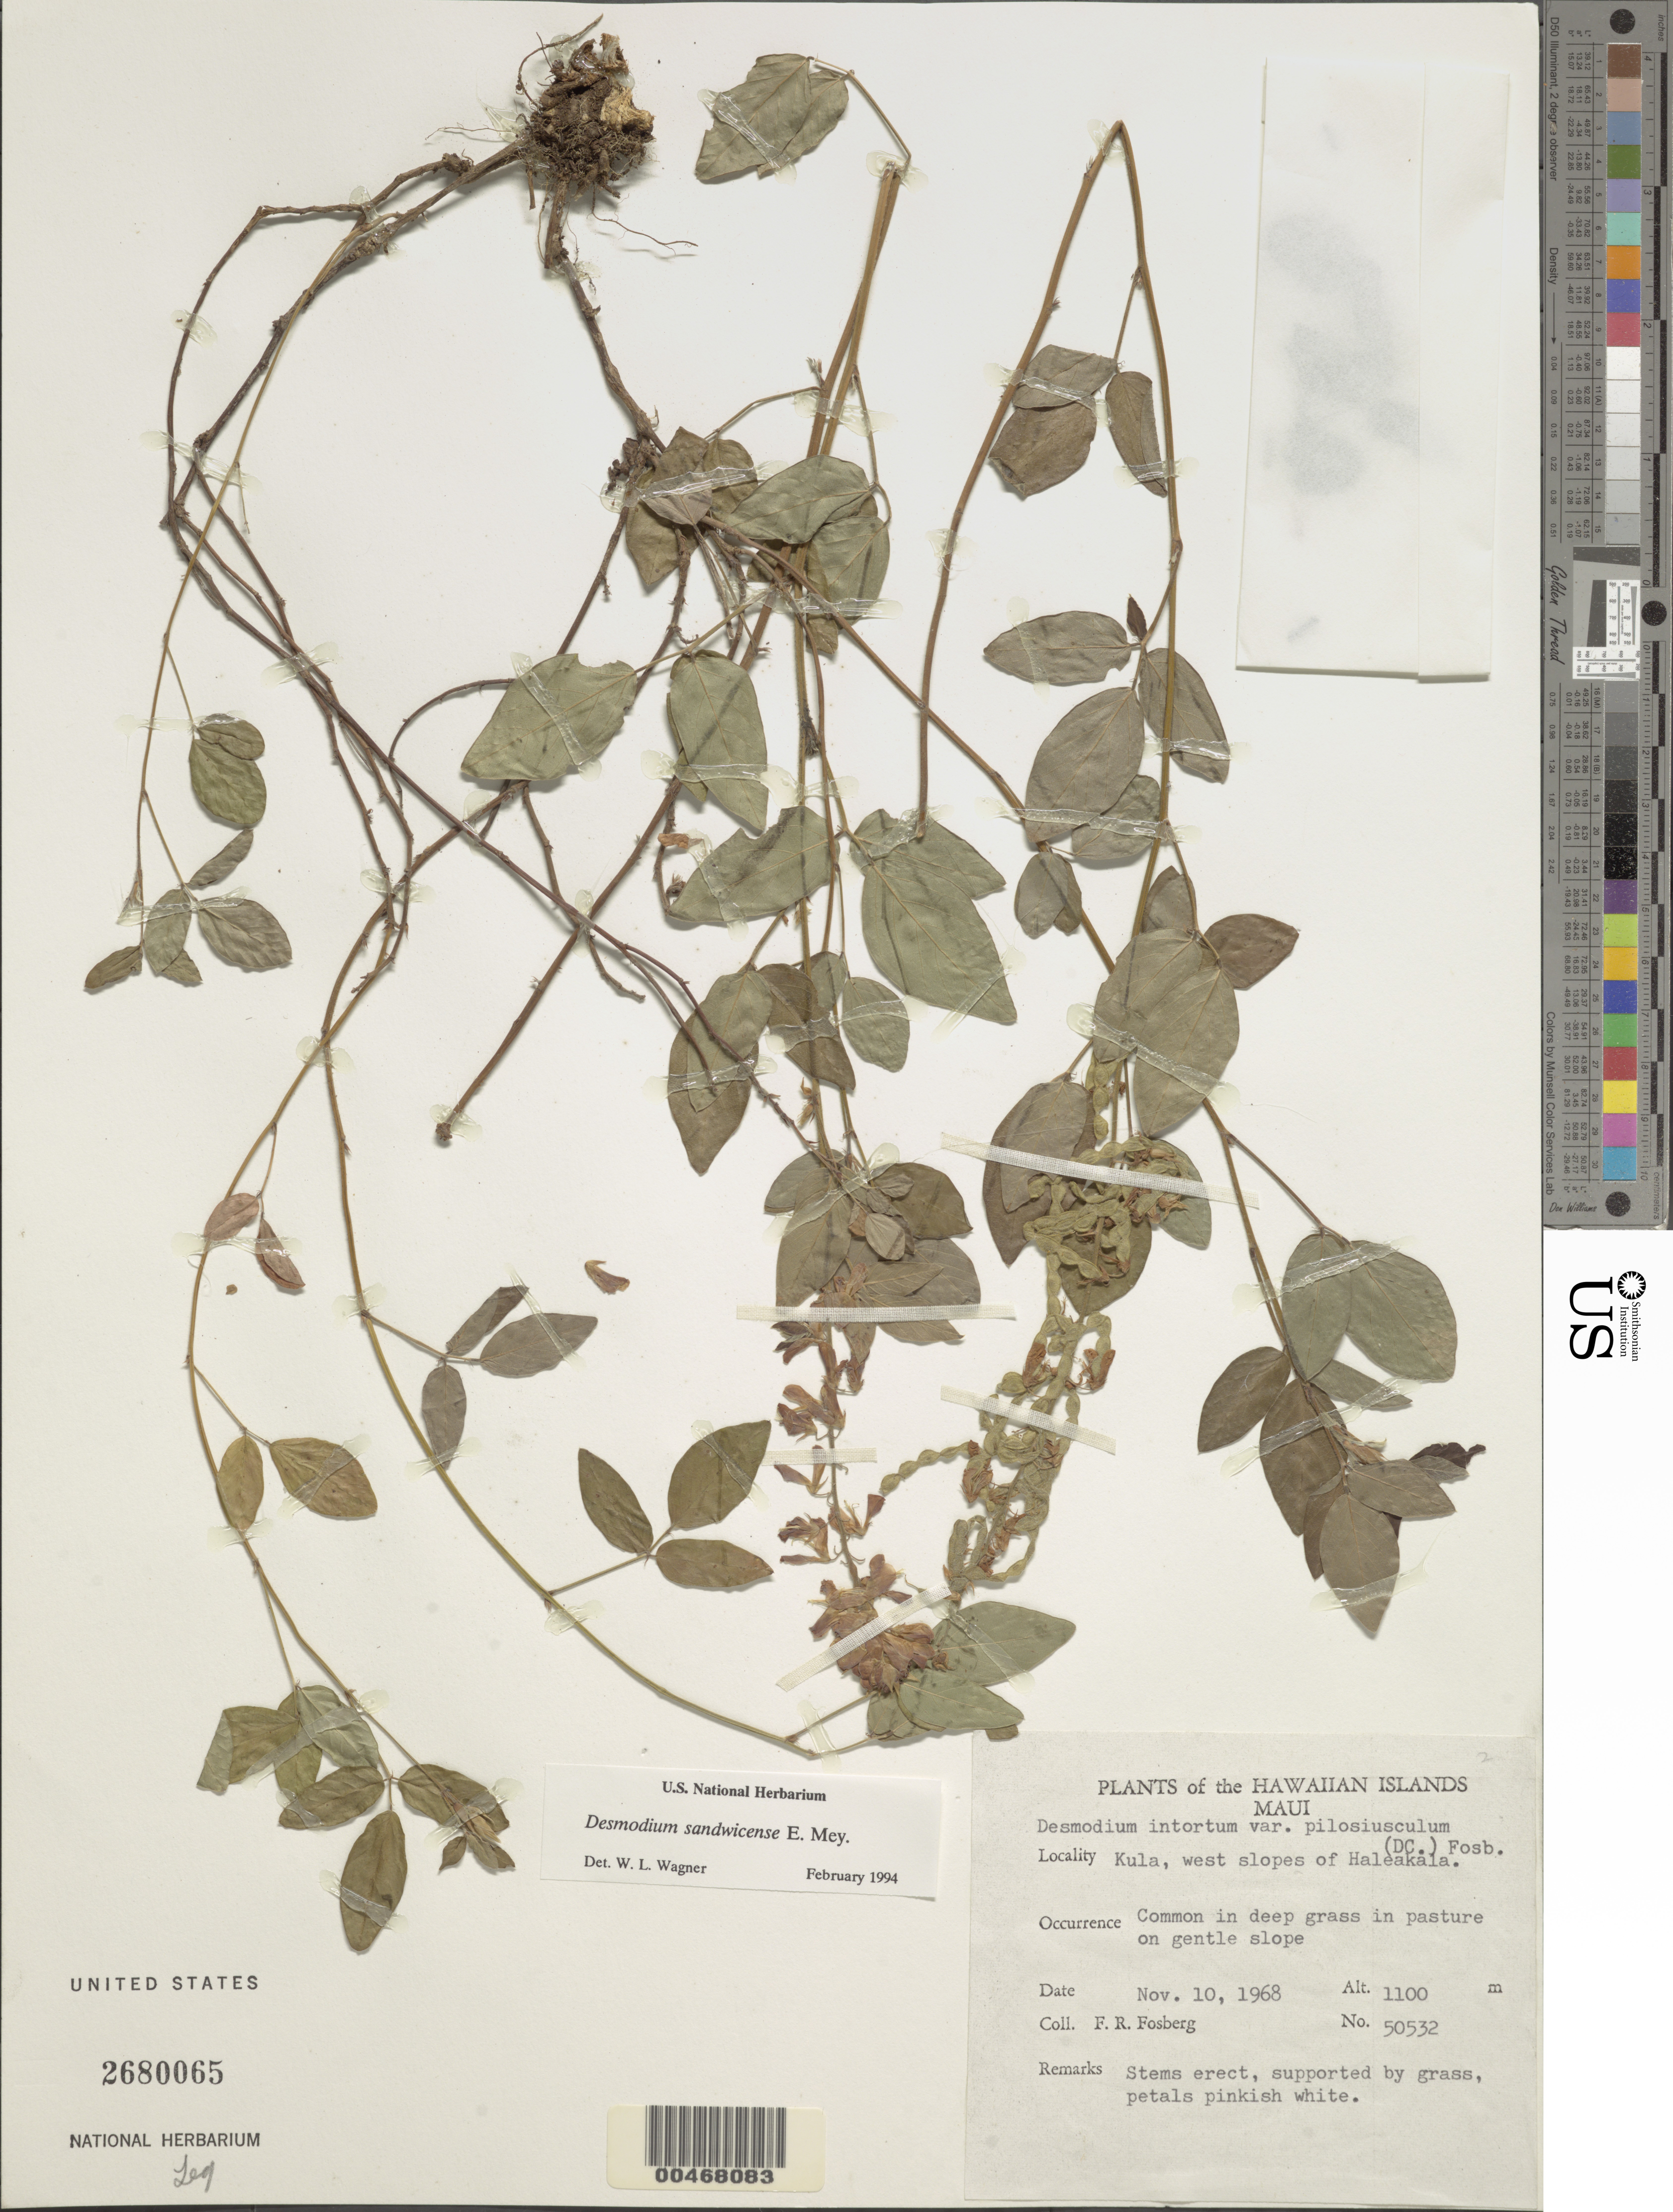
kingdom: Plantae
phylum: Tracheophyta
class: Magnoliopsida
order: Fabales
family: Fabaceae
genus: Desmodium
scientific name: Desmodium uncinatum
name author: (Jacq.) DC.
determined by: Wagner, W. L., (BOT), Smithsonian Institution - National Museum of Natural History (UNITED STATES)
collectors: F. R. Fosberg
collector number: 50532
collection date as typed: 10 Nov 1968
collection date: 1968-11-10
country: United States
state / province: Hawaii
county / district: Maui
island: Maui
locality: Kula, west slopes of Haleakala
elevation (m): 1100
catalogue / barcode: US 2680065